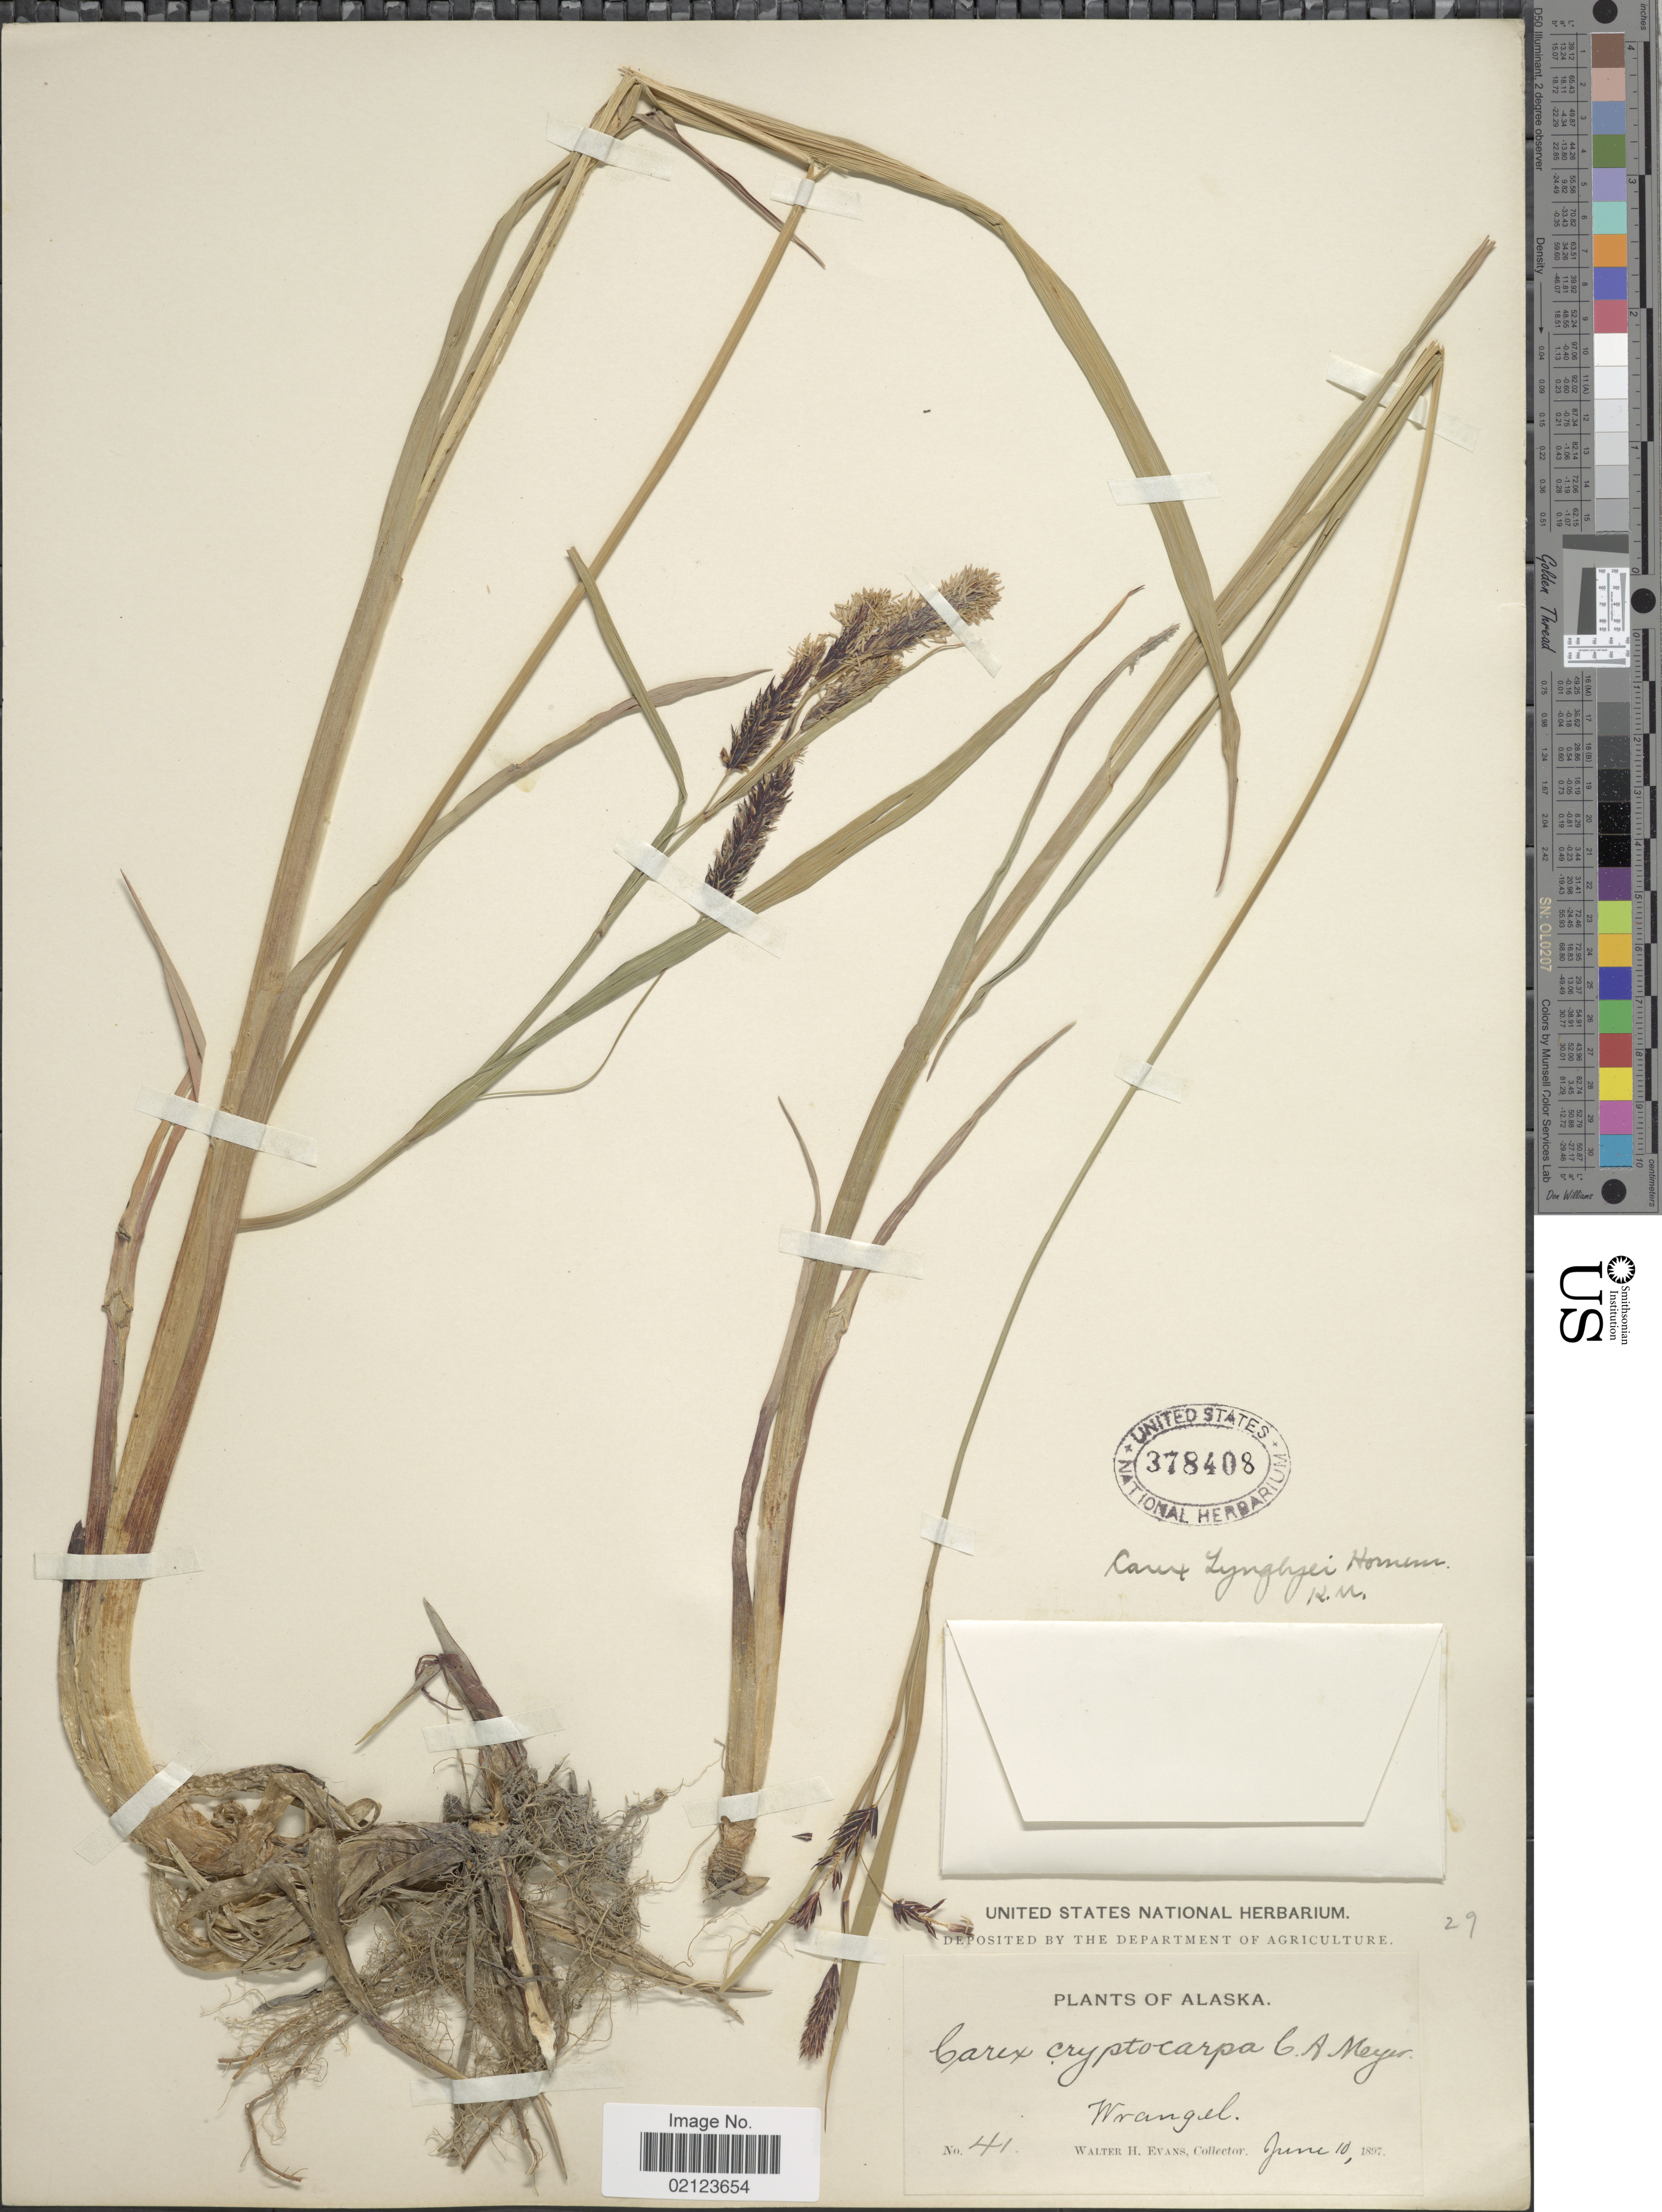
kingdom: Plantae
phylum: Tracheophyta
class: Liliopsida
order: Poales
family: Cyperaceae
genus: Carex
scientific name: Carex lyngbyei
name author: Hornem.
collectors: W. H. Evans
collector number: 41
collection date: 1897-06-10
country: United States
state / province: Alaska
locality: Wrangell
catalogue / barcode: US 378408